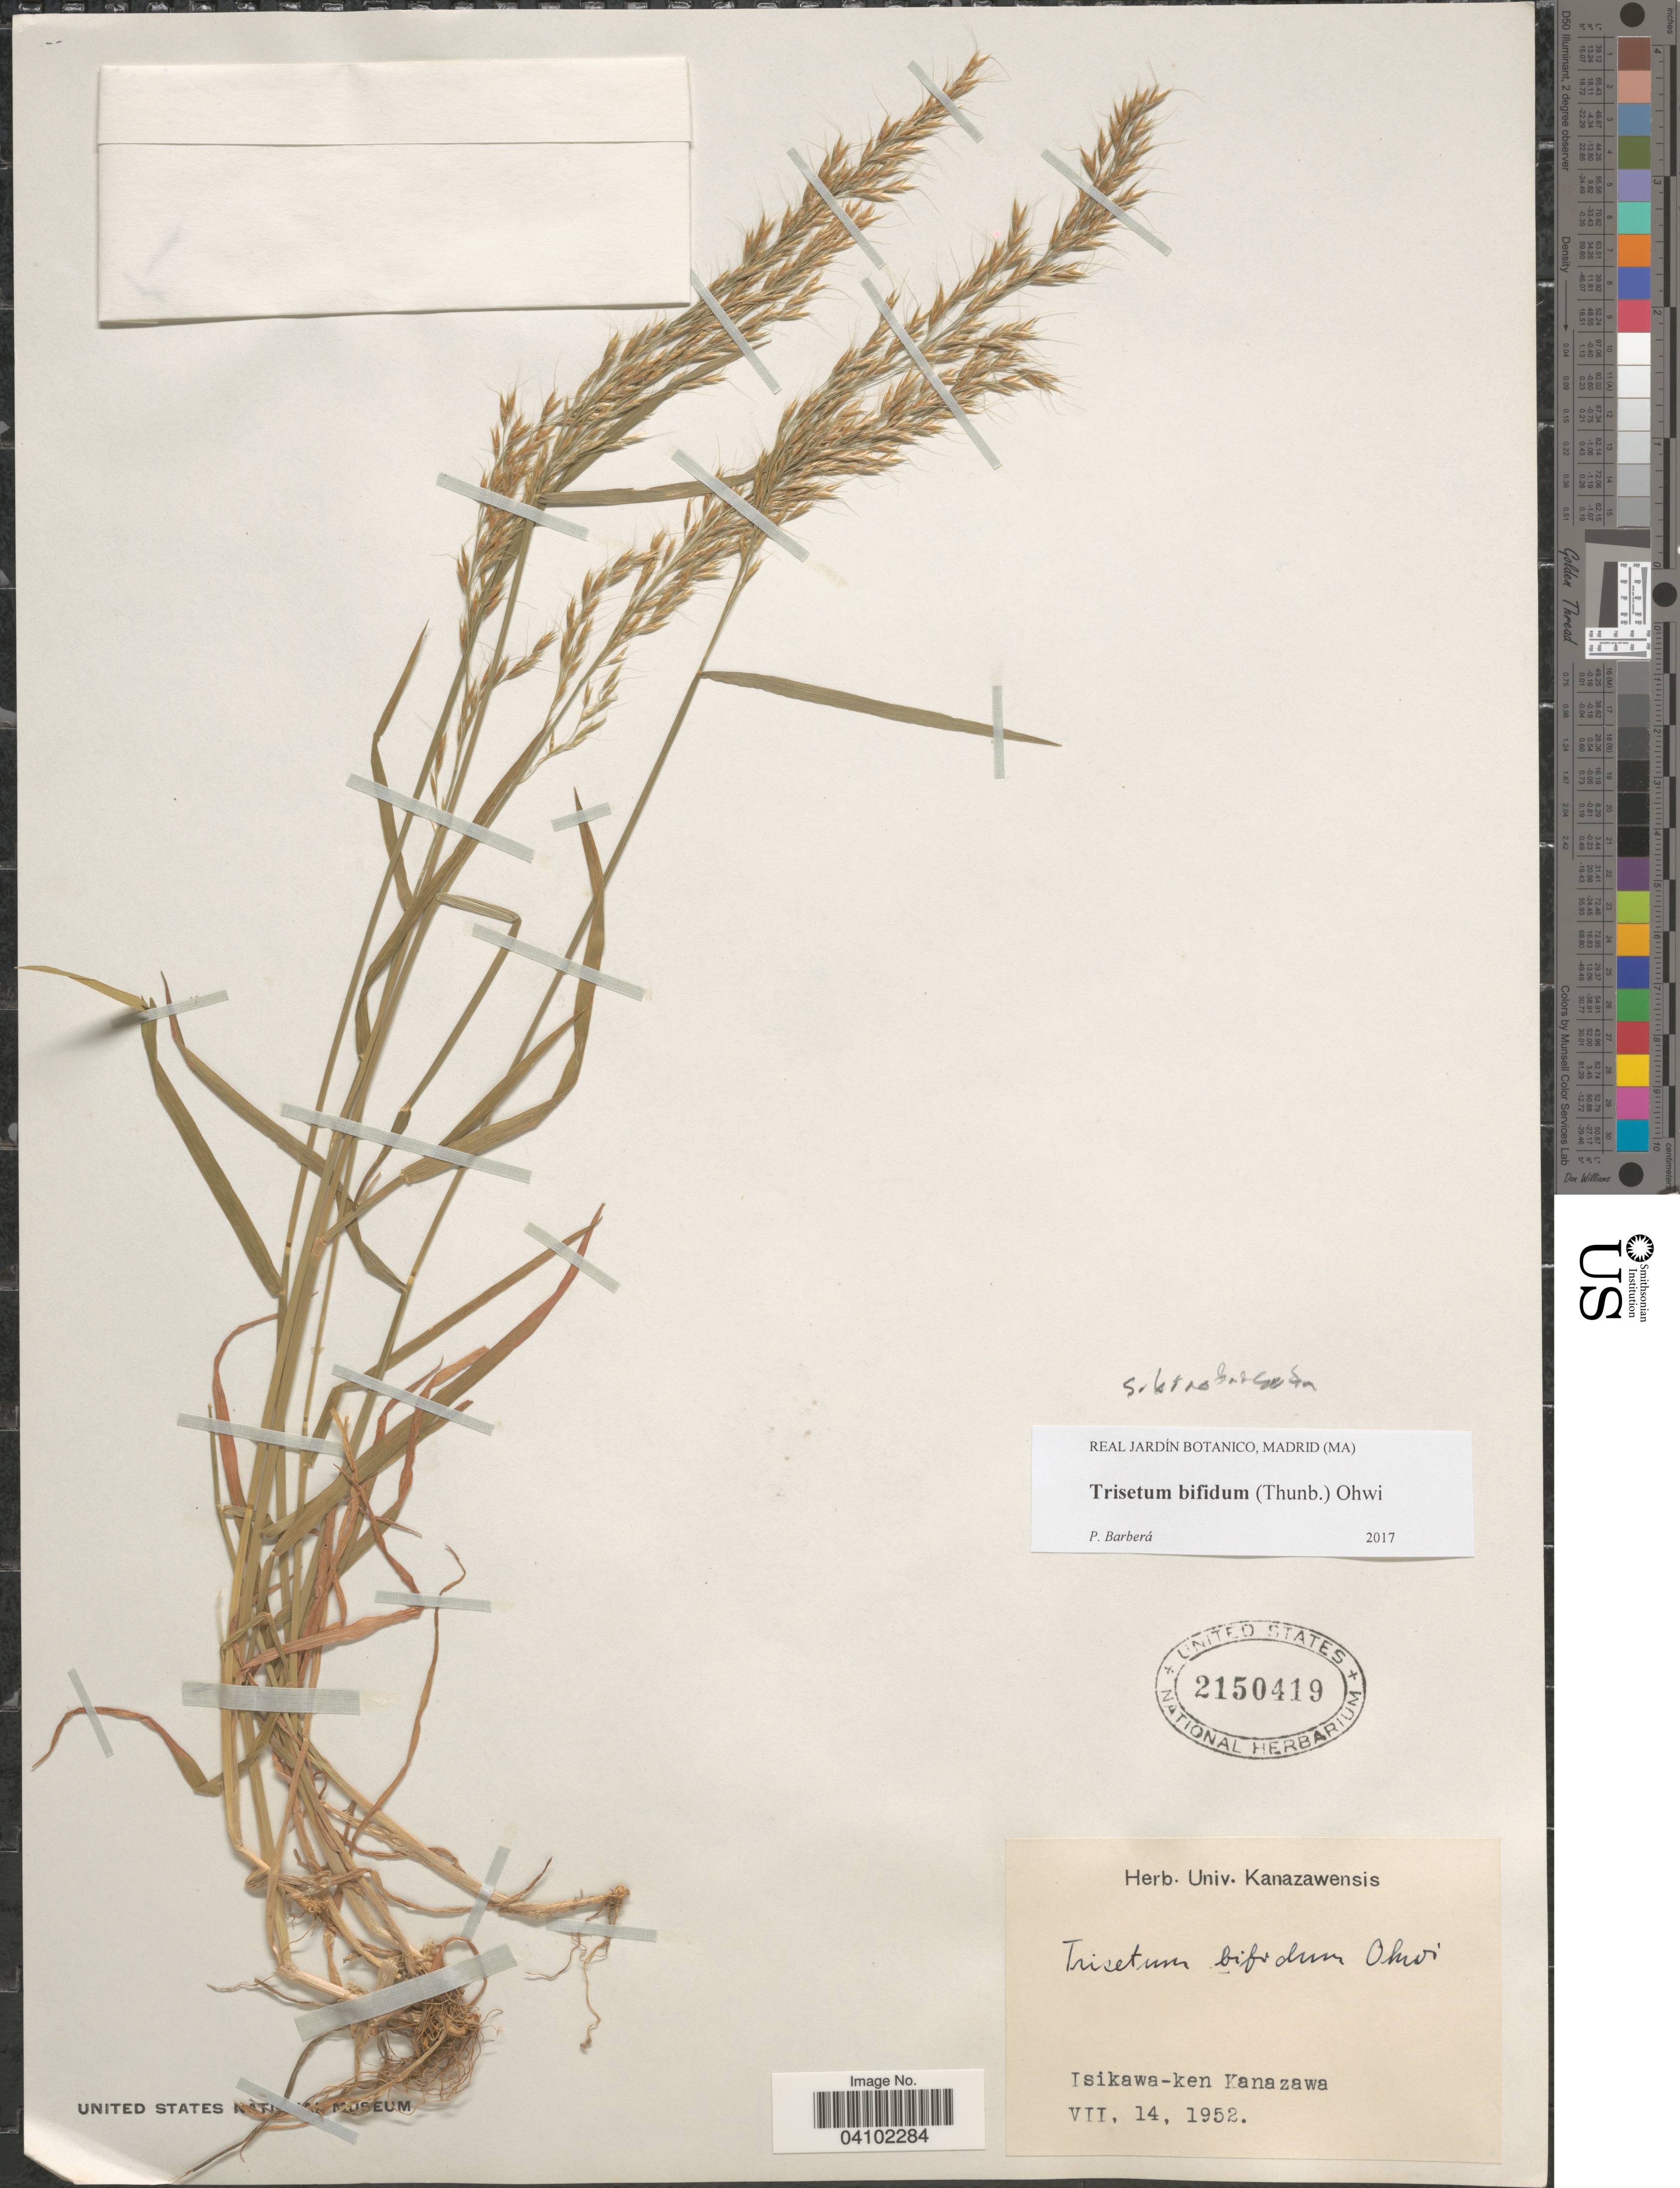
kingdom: Plantae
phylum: Tracheophyta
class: Liliopsida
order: Poales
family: Poaceae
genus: Sibirotrisetum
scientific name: Sibirotrisetum bifidum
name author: (Thunb.) Barberá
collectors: Ex Herb. Univ. Kanazawensis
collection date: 1952-07-14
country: Japan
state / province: Isikawa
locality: Isikawa-ken Kanazawa.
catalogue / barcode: US 2150419